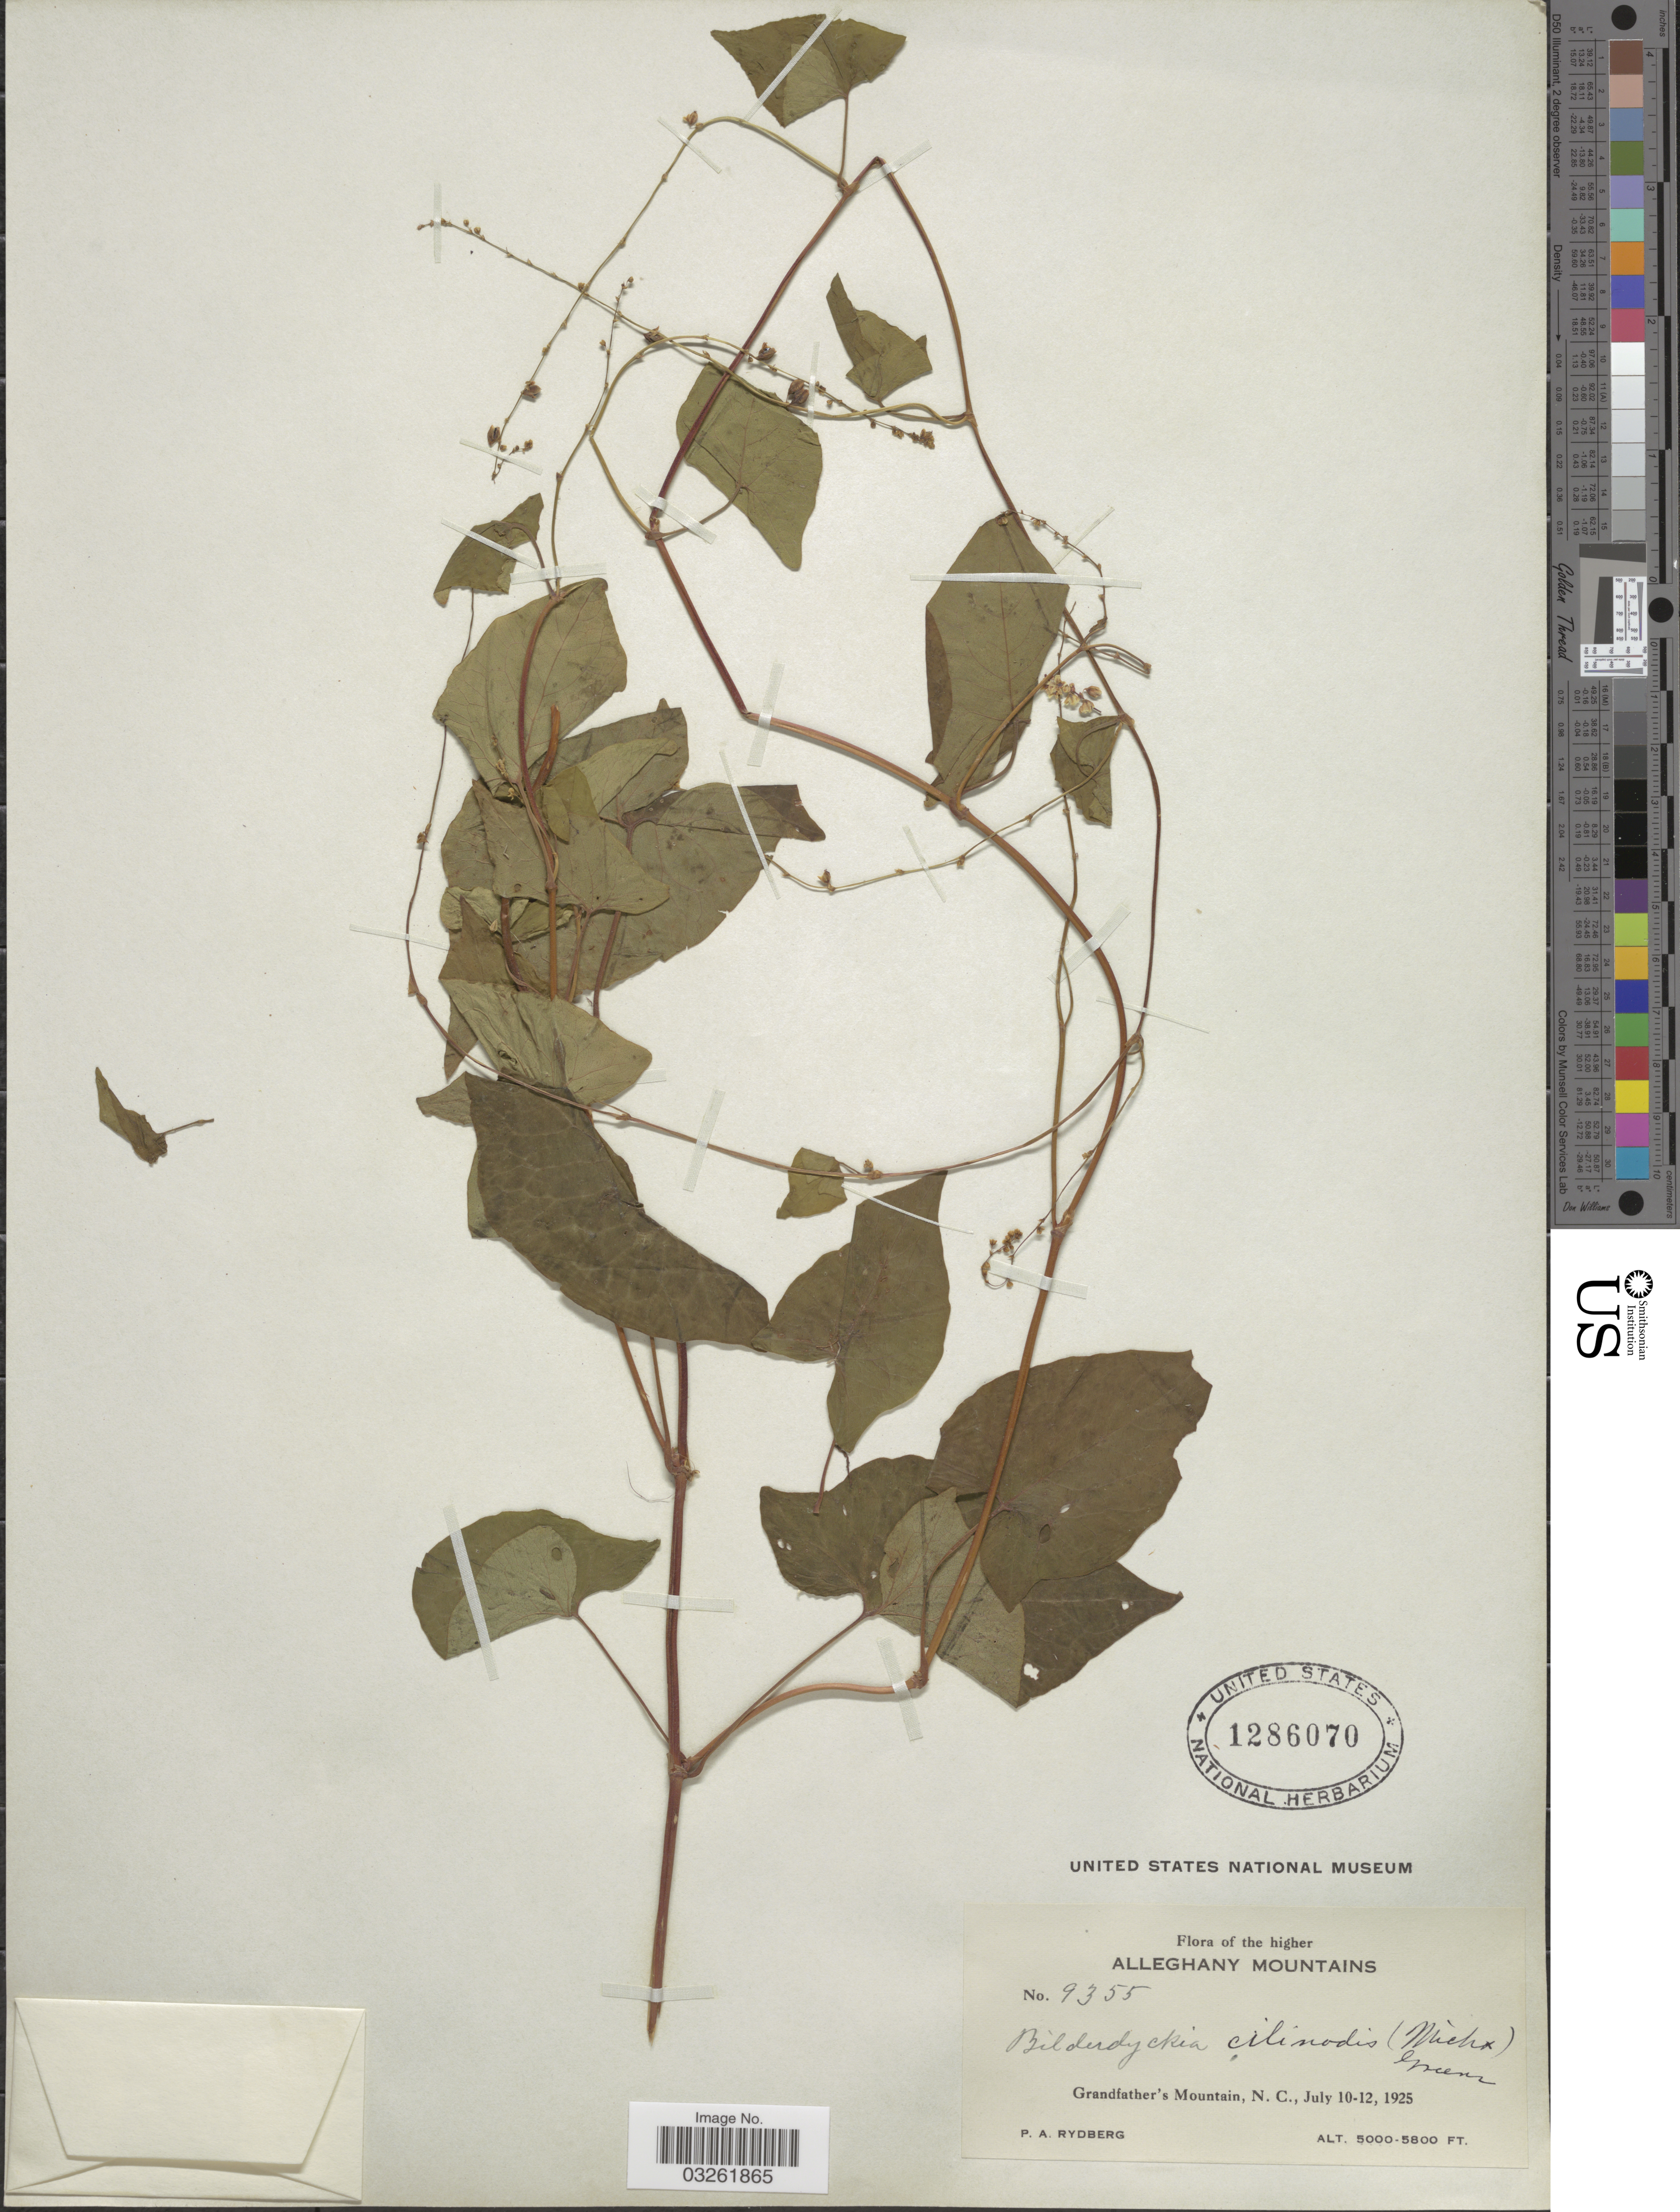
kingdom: Plantae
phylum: Tracheophyta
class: Magnoliopsida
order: Caryophyllales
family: Polygonaceae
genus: Fallopia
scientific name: Fallopia cilinodis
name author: (Michx.) Holub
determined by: Strong, M. T., (US), Smithsonian Institution - National Museum of Natural History (UNITED STATES)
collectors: P. A. Rydberg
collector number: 9355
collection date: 1925-07-10/1925-07-12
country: United States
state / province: North Carolina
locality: Higher Alleghany Mountains. Grandfather's Mountain.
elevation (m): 1524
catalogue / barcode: US 1286070